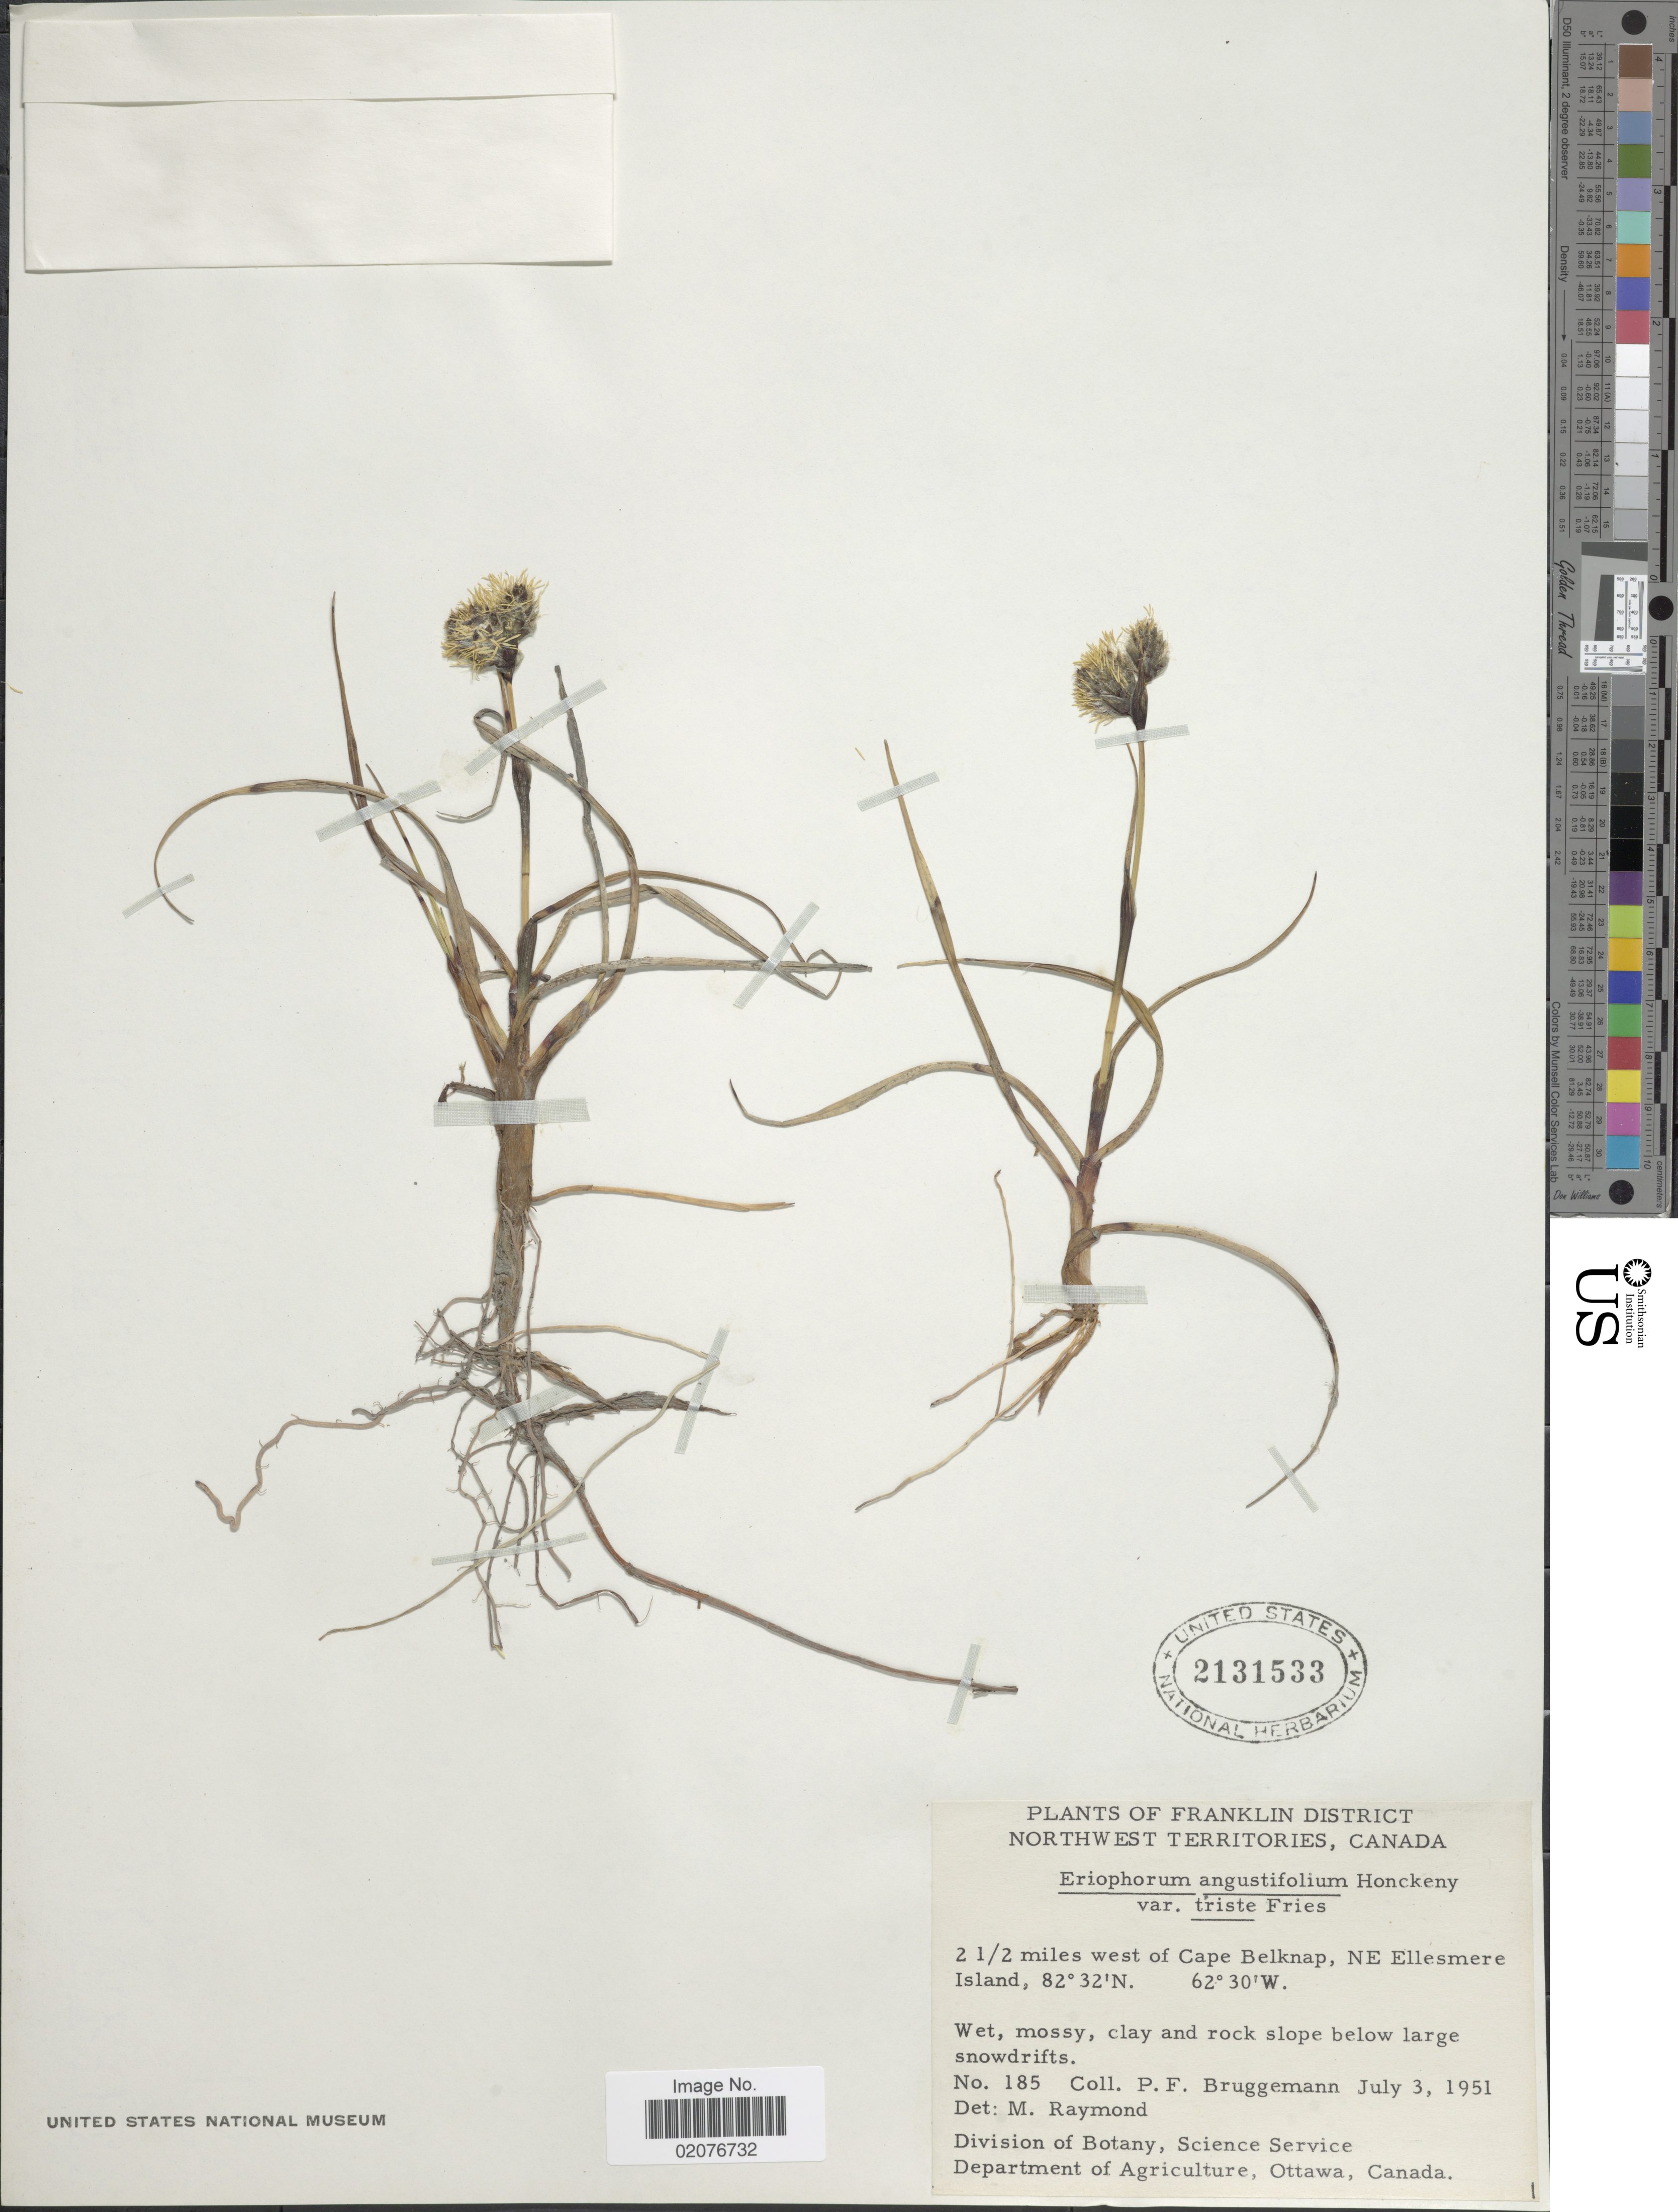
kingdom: Plantae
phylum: Tracheophyta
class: Liliopsida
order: Poales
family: Cyperaceae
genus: Eriophorum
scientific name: Eriophorum angustifolium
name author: Honck.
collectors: P. Bruggemann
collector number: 185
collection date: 1951-07-03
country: Canada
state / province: Northwest Territories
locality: Franklin District, 2½ miles west of Cape Belknap, NE Ellesmere Island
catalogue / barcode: US 2131533